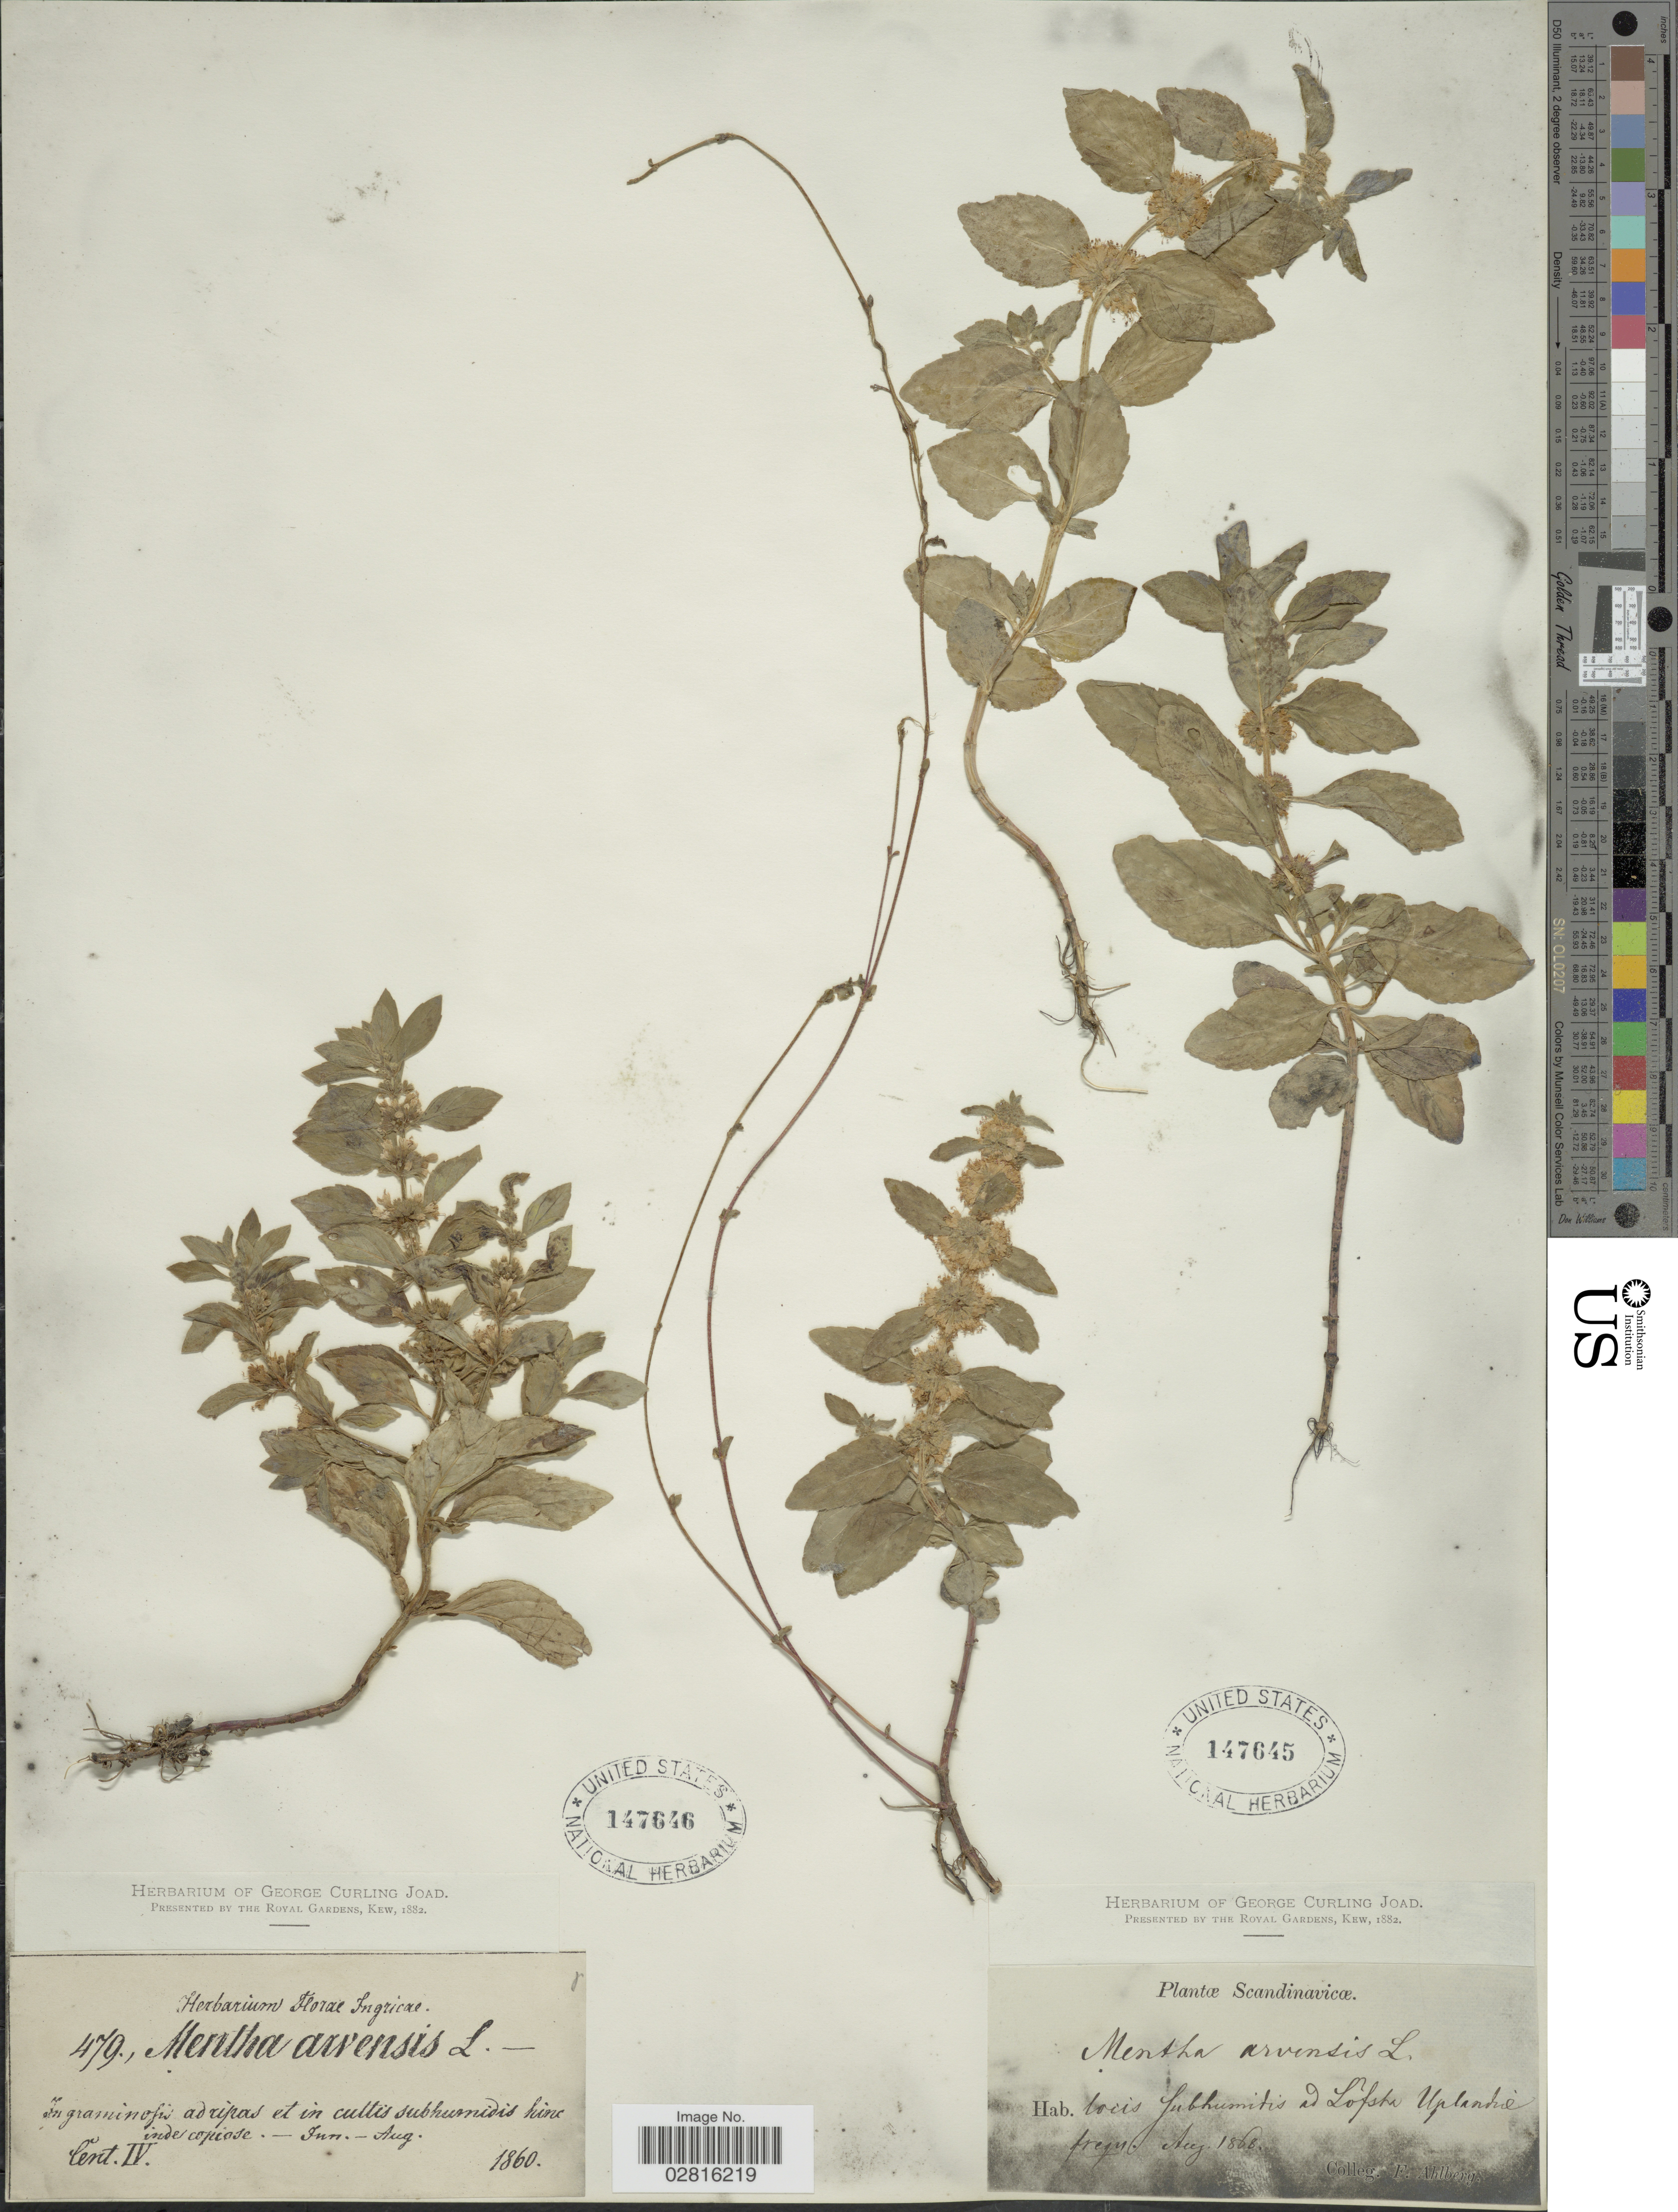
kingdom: Plantae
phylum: Tracheophyta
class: Magnoliopsida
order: Lamiales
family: Lamiaceae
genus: Mentha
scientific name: Mentha arvensis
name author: L.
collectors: Herbarium Florae Ingricae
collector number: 479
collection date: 1860-06/1860-08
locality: In graminosis ad ripas et in cultis subhumidis hinc indes copiose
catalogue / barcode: US 147646-2